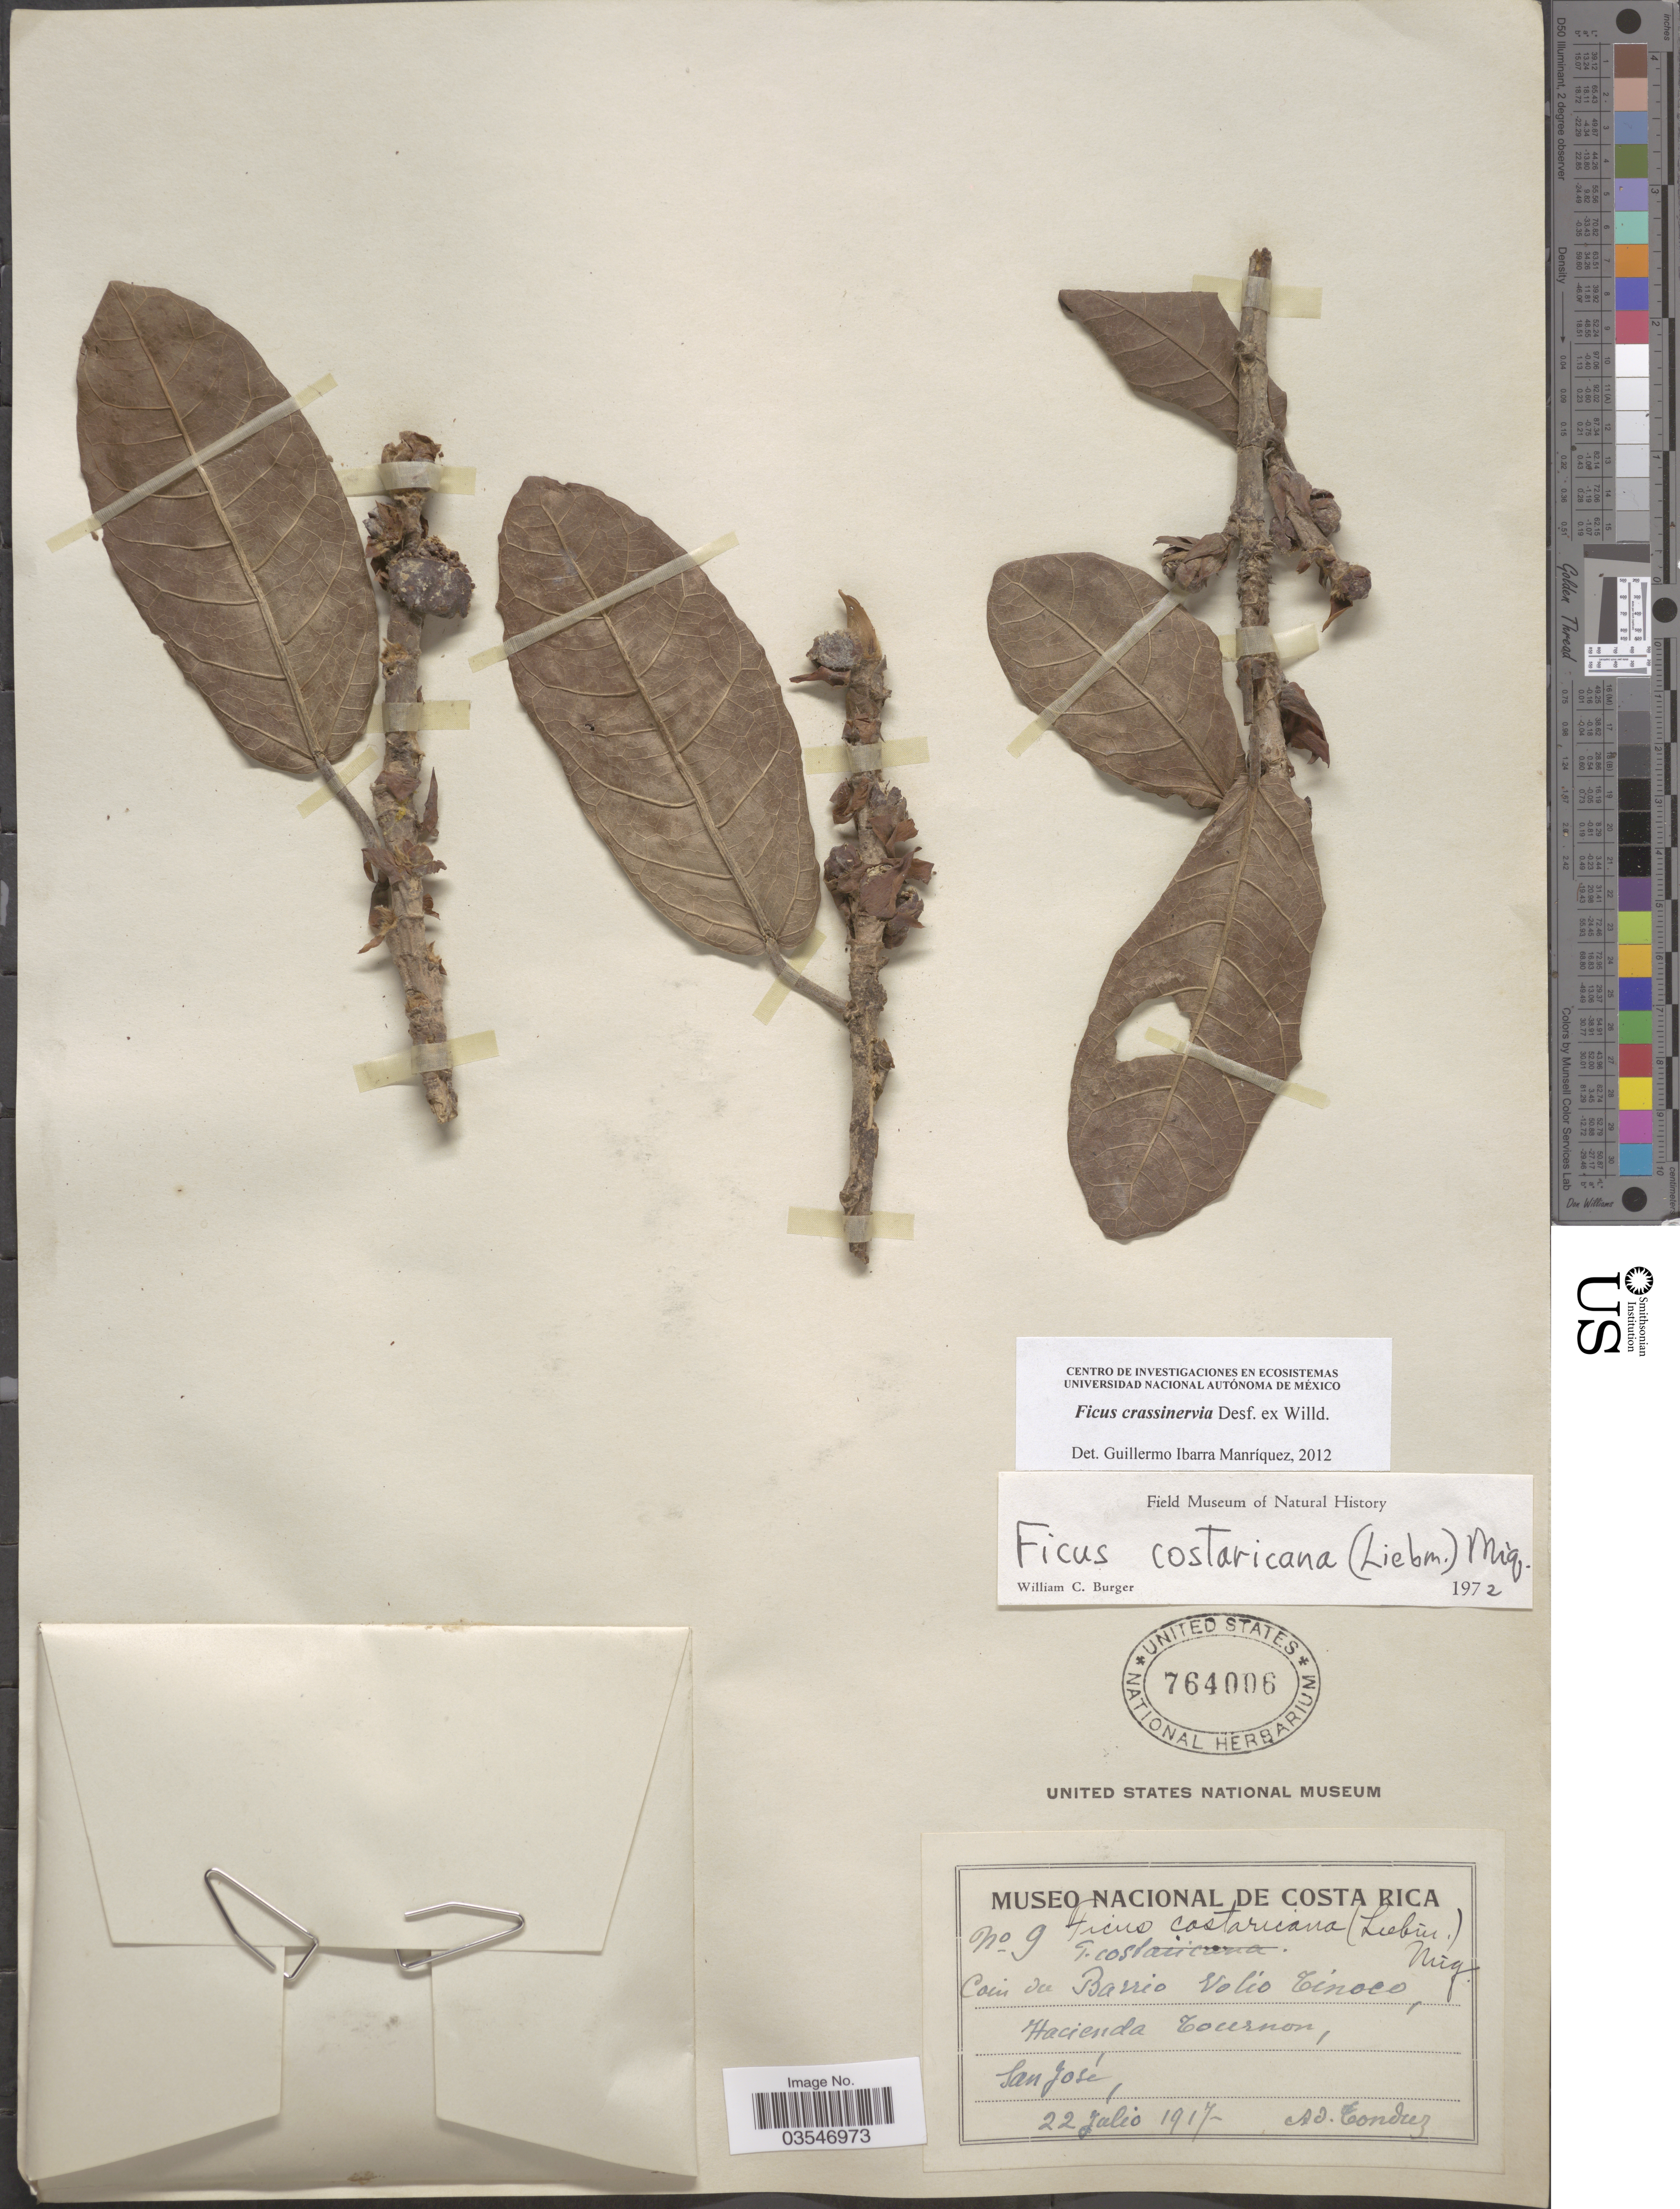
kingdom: Plantae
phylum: Tracheophyta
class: Magnoliopsida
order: Rosales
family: Moraceae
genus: Ficus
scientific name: Ficus crassinervia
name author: Desf. ex Willd.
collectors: A. Tonduz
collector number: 9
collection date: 1917-07-22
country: Costa Rica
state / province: San José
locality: Coin du Barrio Volio Tinoco, Hacienda Tournon.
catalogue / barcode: US 764006